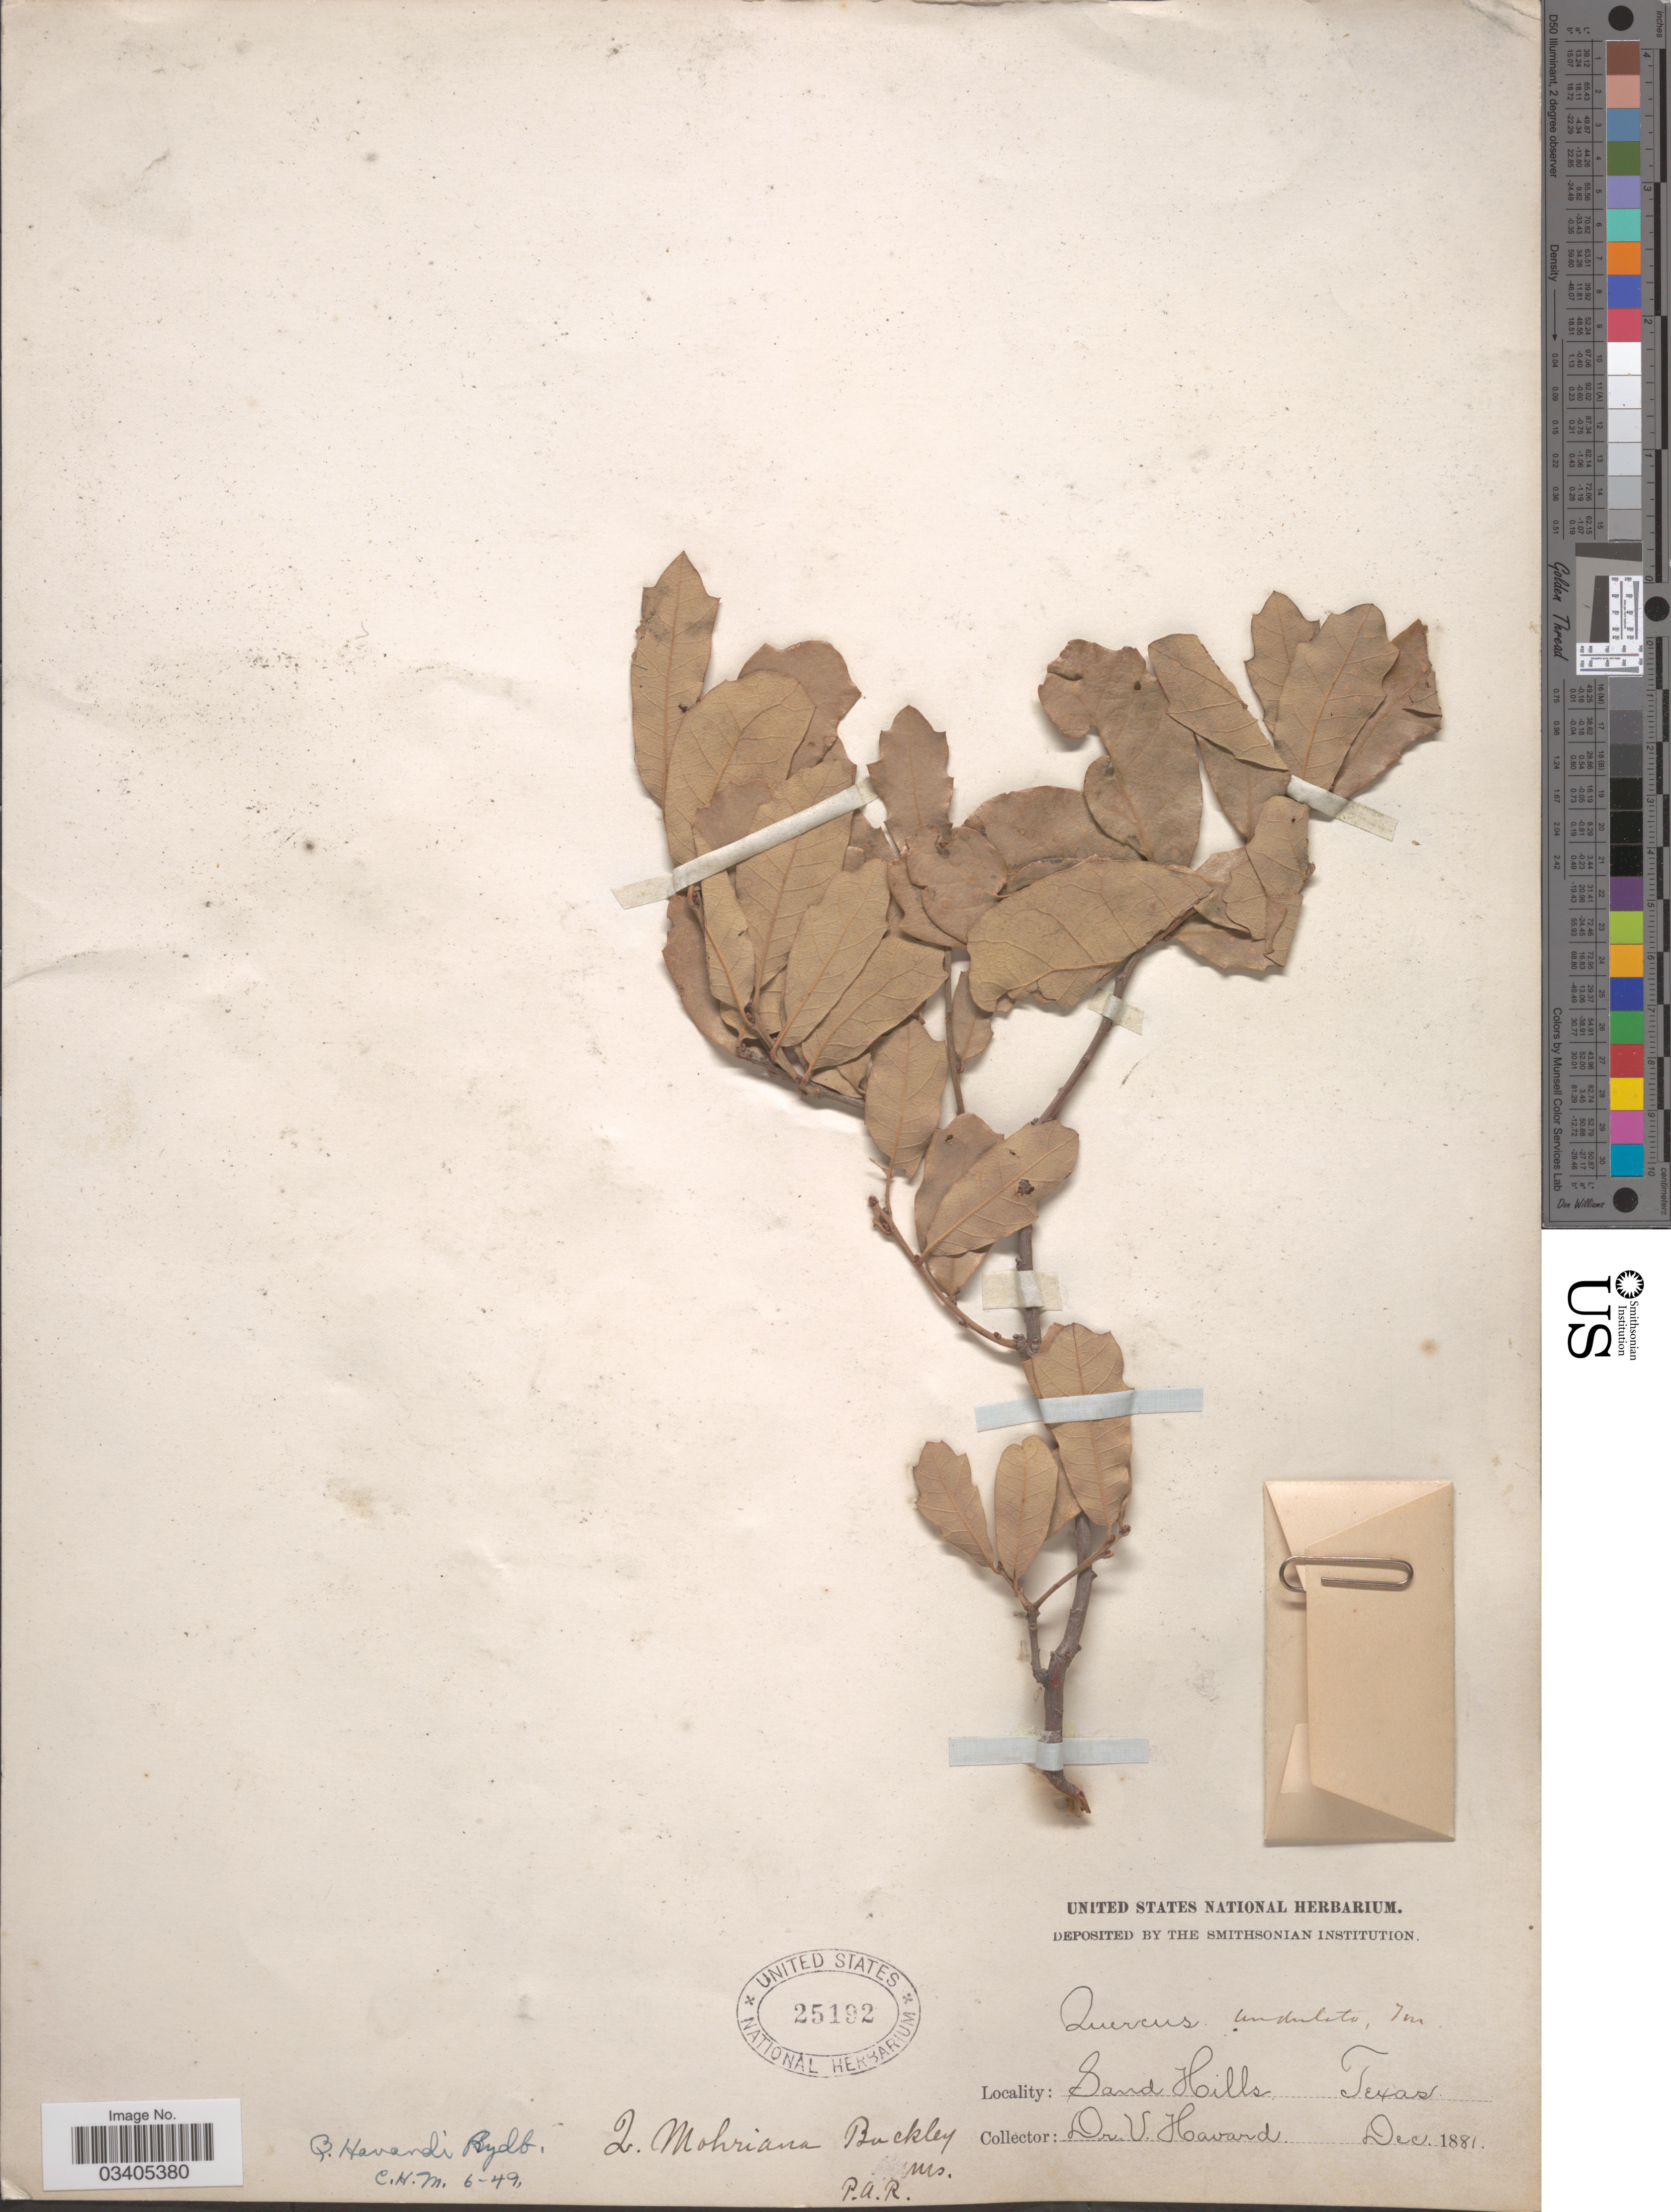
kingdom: Plantae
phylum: Tracheophyta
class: Magnoliopsida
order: Fagales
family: Fagaceae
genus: Quercus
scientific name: Quercus havardii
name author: Rydb.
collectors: V. Havard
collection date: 1881-12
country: United States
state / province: Texas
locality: Sand Hills.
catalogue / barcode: US 25192